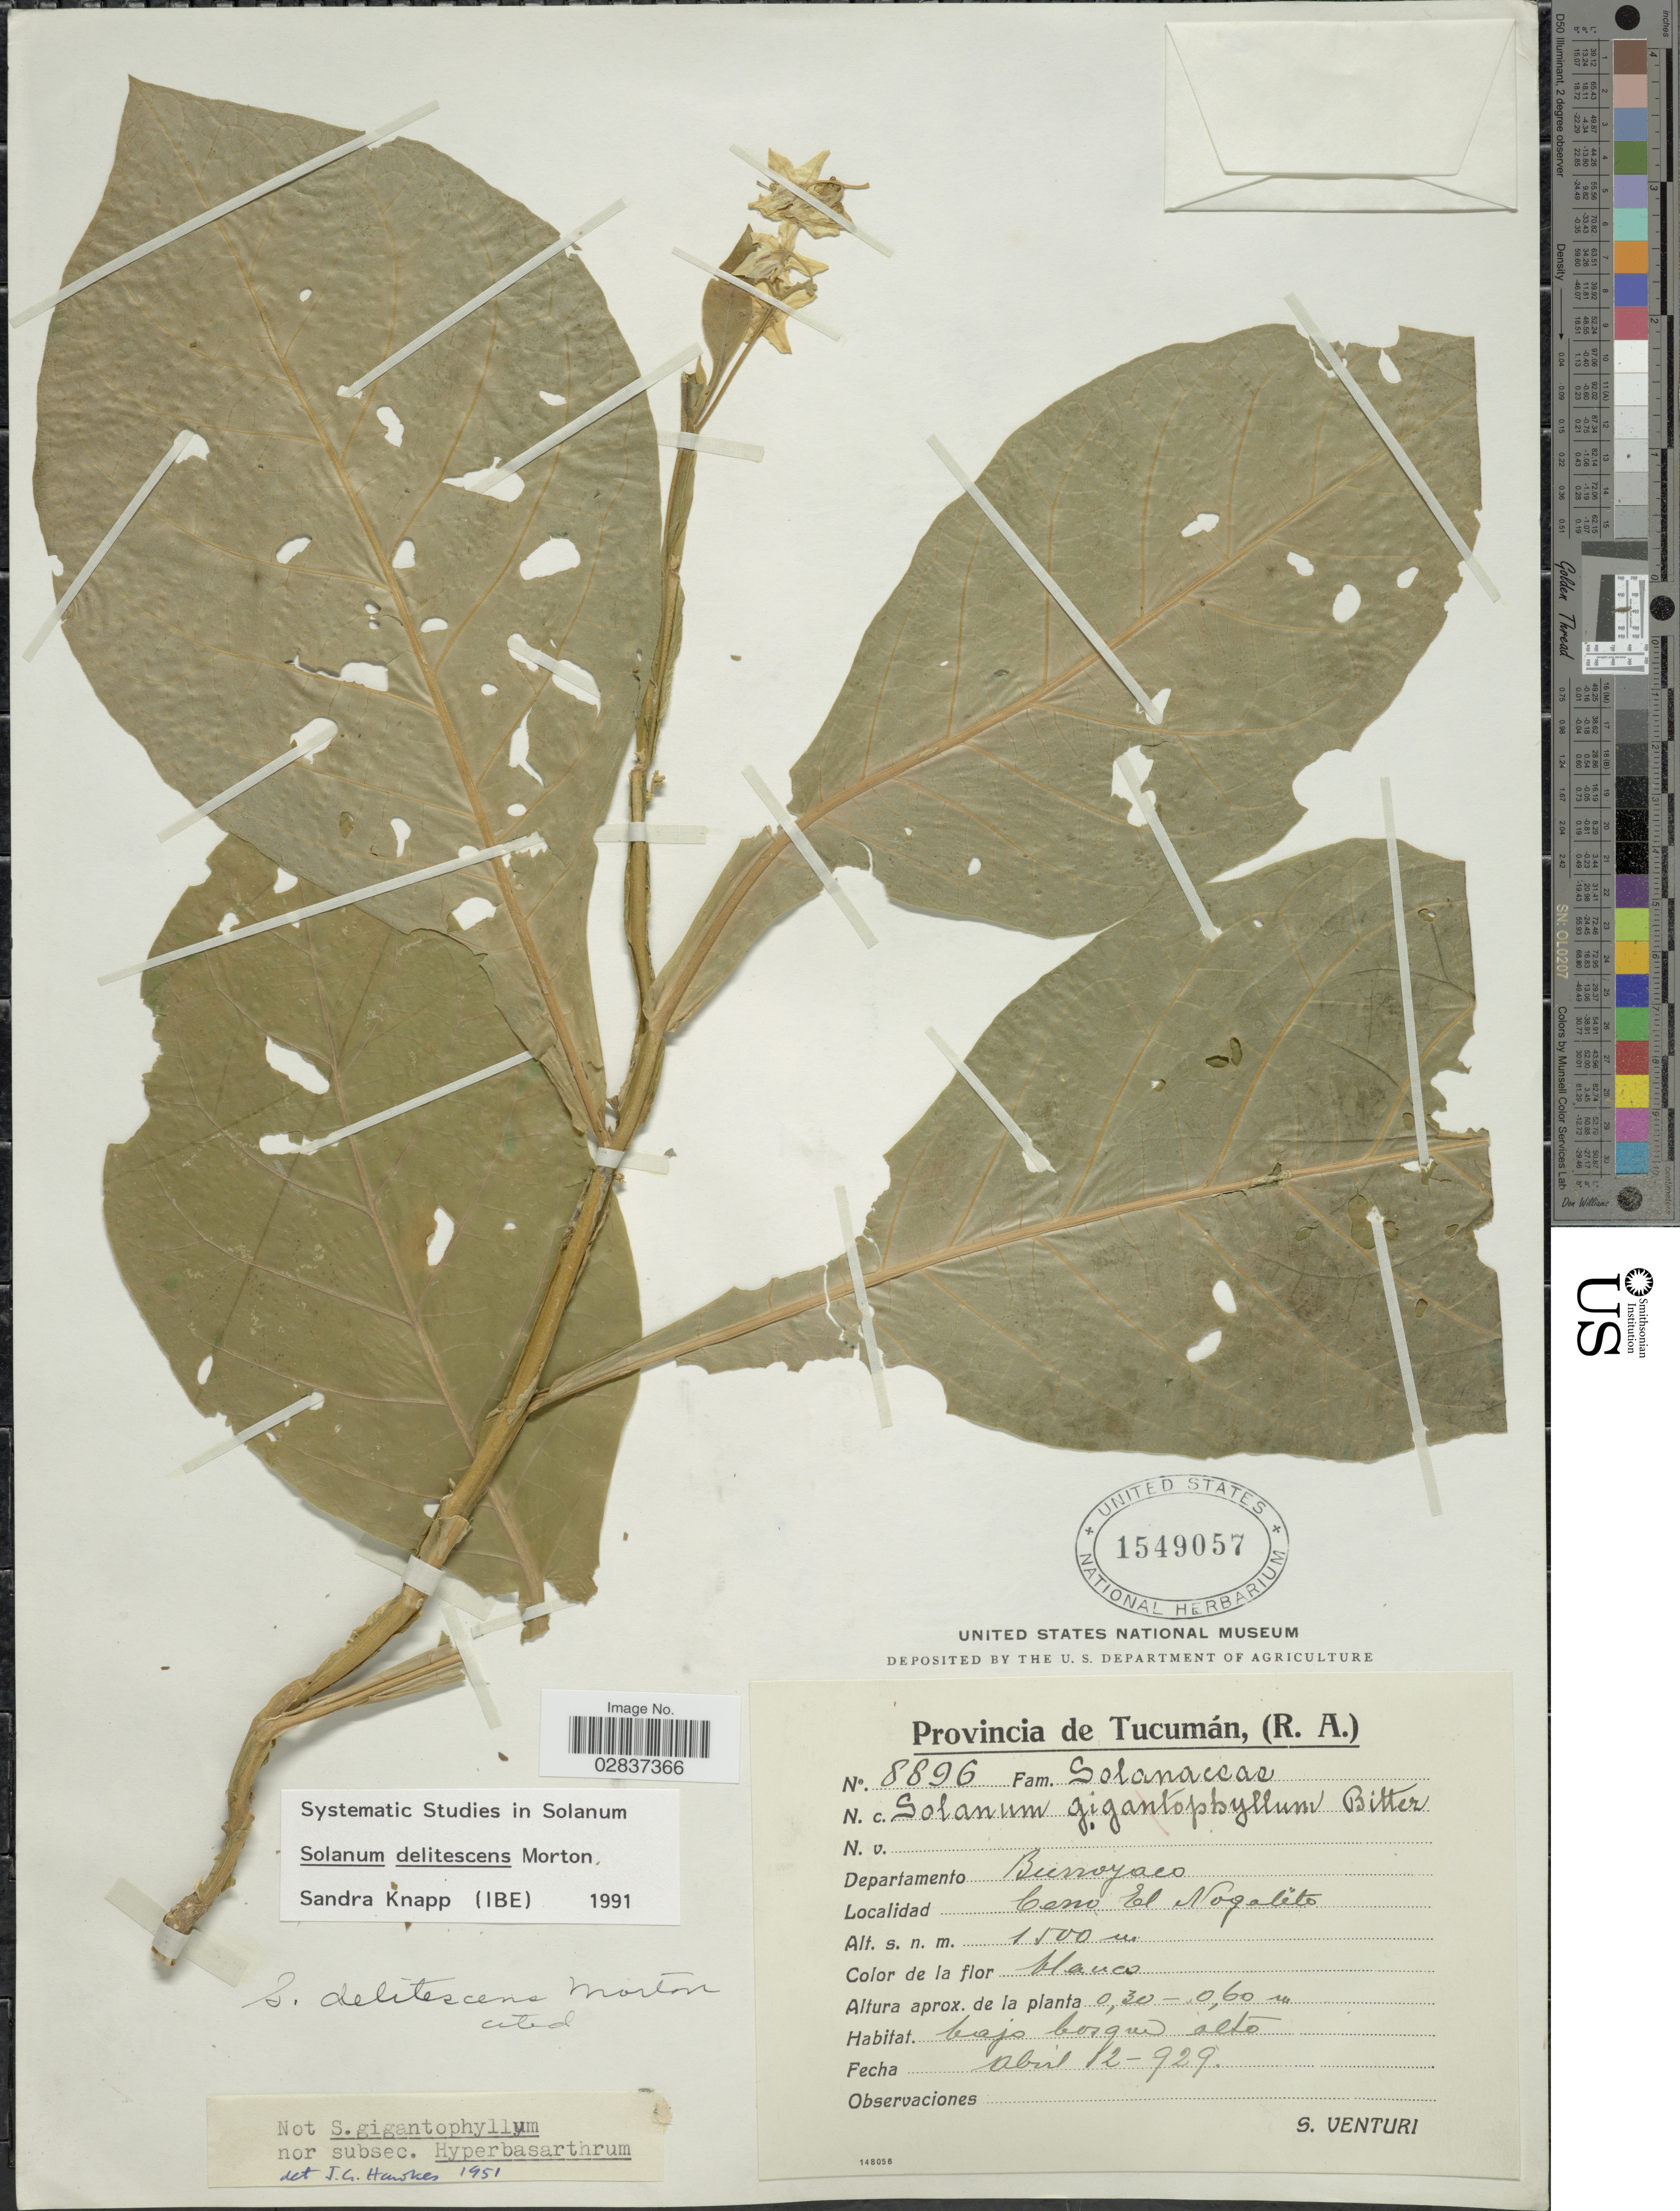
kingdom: Plantae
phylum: Tracheophyta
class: Magnoliopsida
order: Solanales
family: Solanaceae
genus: Solanum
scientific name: Solanum delitescens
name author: C.V. Morton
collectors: S. Venturi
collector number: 8896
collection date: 1929-04-12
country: Argentina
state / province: Tucuman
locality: Departamento Burroyaco, Cerro el Nogalito.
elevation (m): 1500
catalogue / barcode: US 1549057